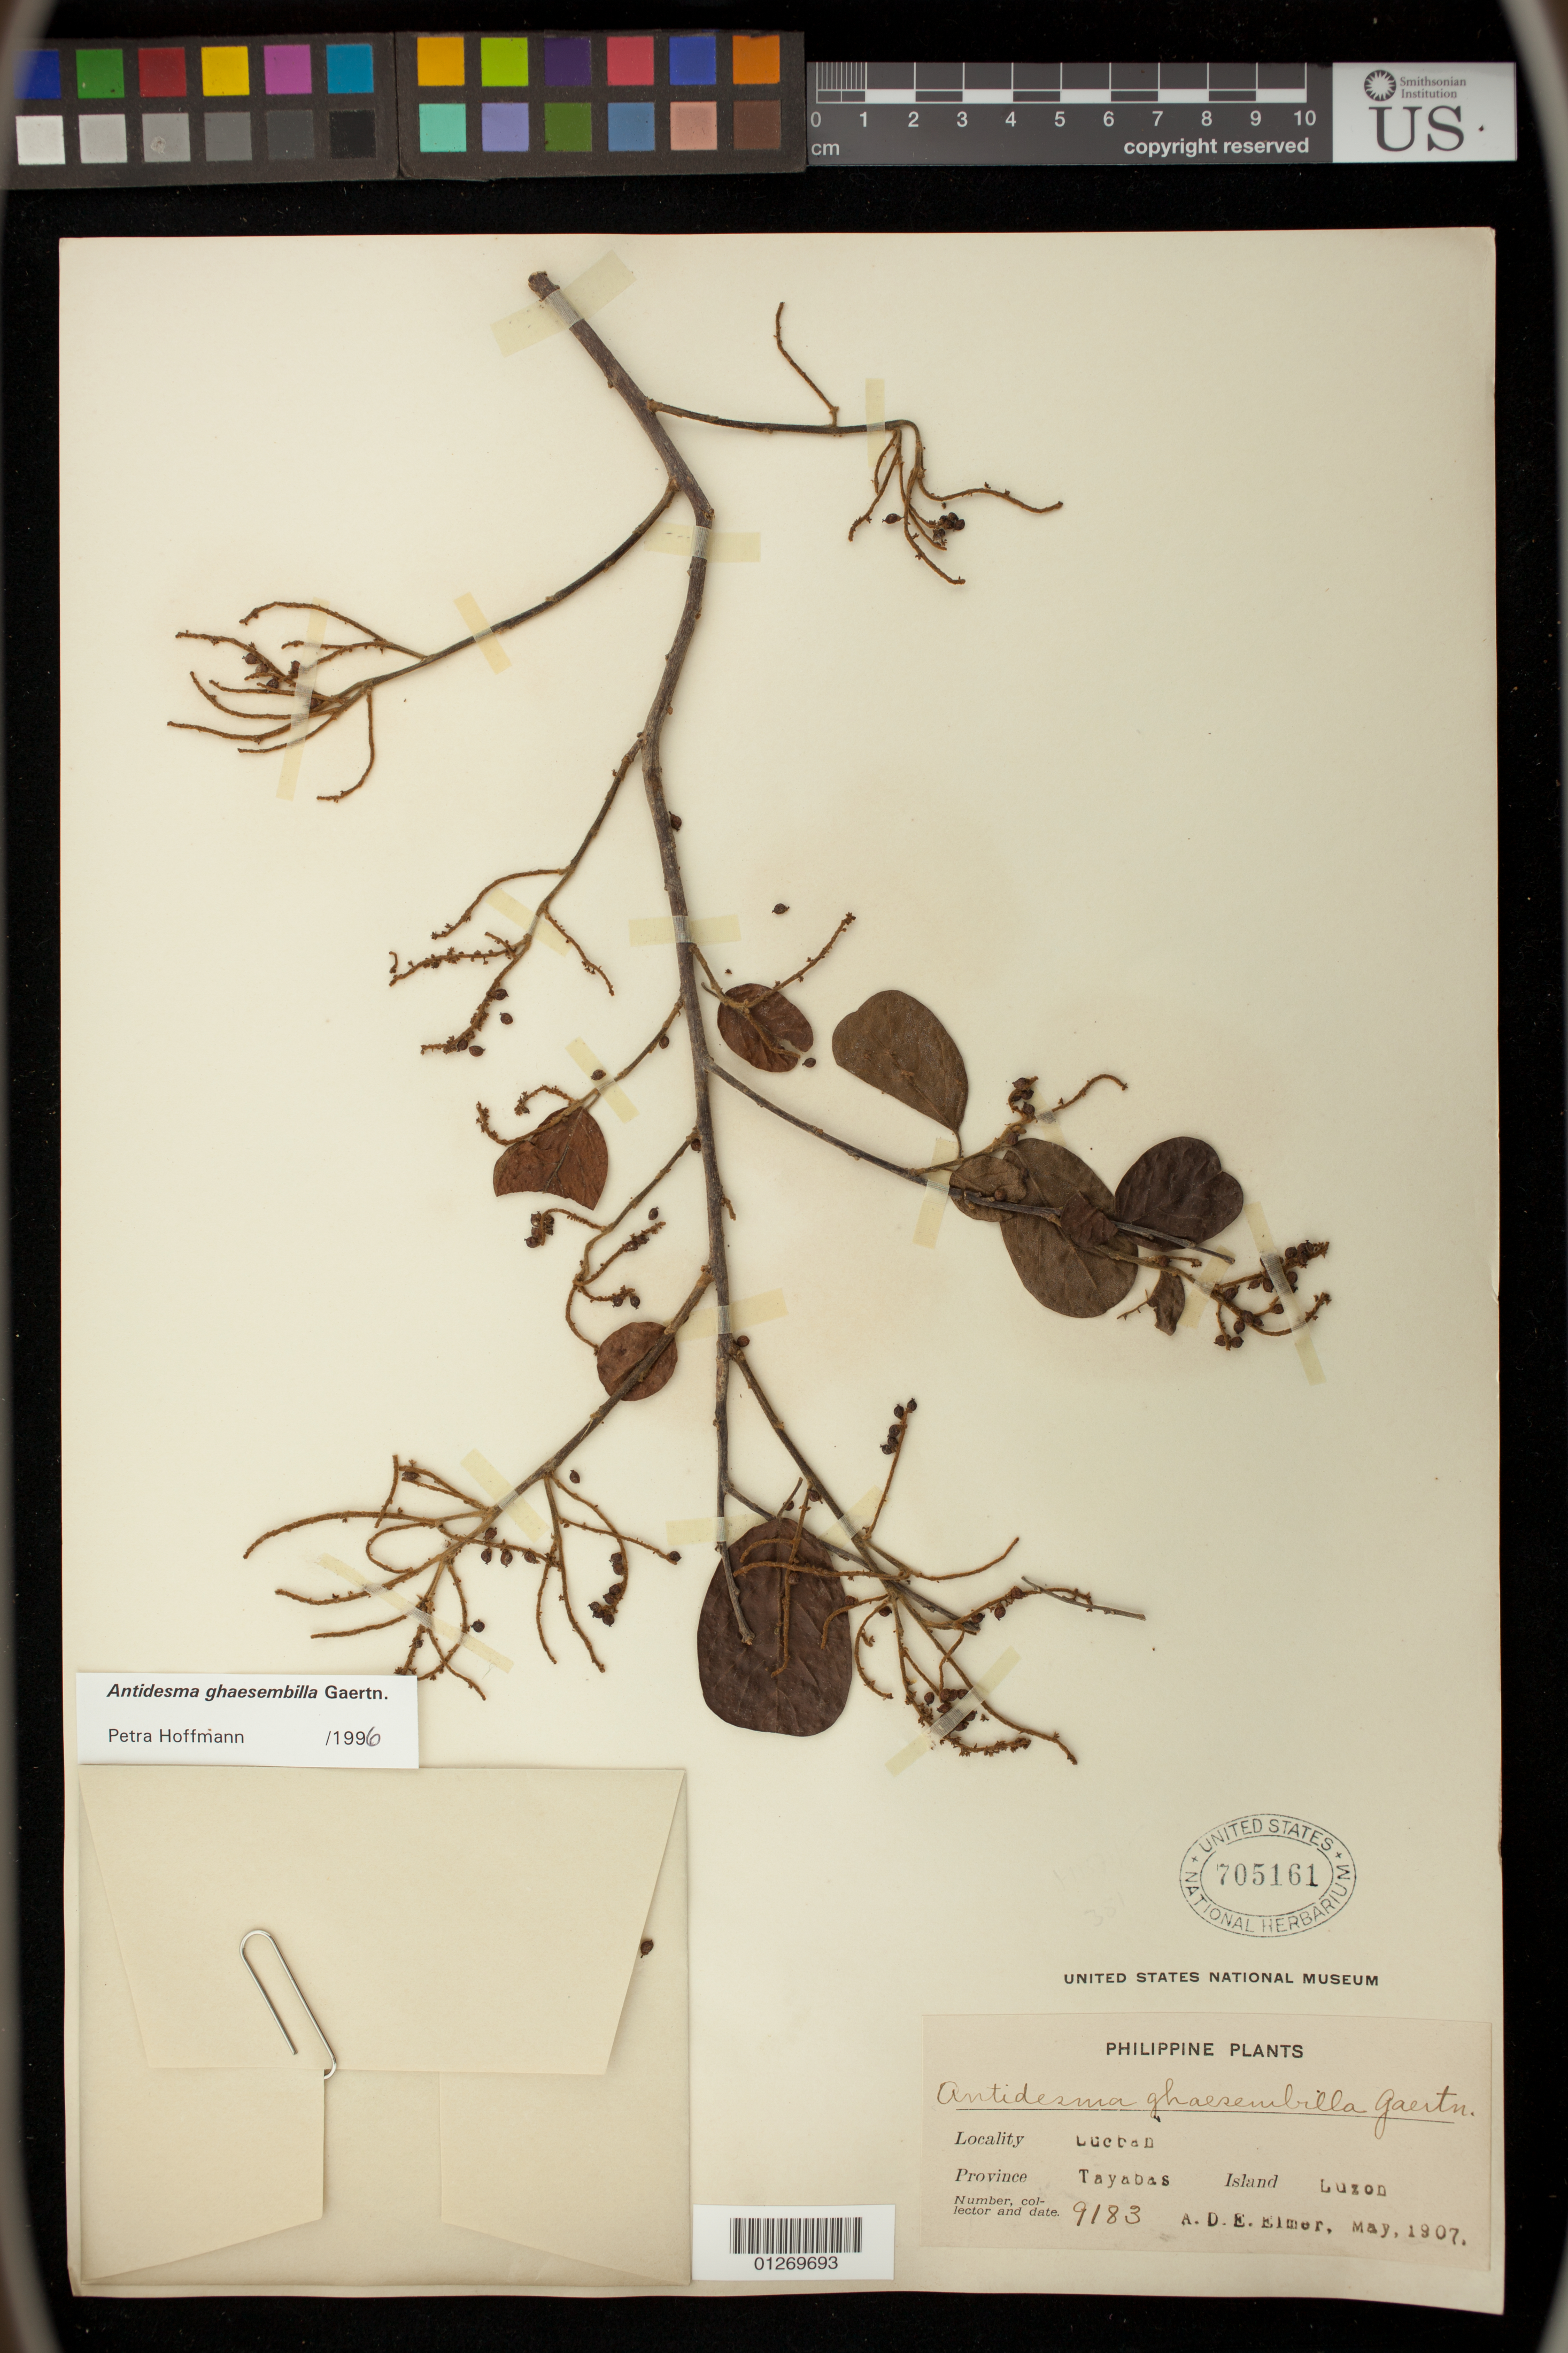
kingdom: Plantae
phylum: Tracheophyta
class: Magnoliopsida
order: Malpighiales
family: Phyllanthaceae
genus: Antidesma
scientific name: Antidesma ghaesembilla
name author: Gaertn.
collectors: A. D. E. Elmer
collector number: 9183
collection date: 1907-05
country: Philippines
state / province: Calabarzon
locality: Locality: Lucban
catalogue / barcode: US 705161